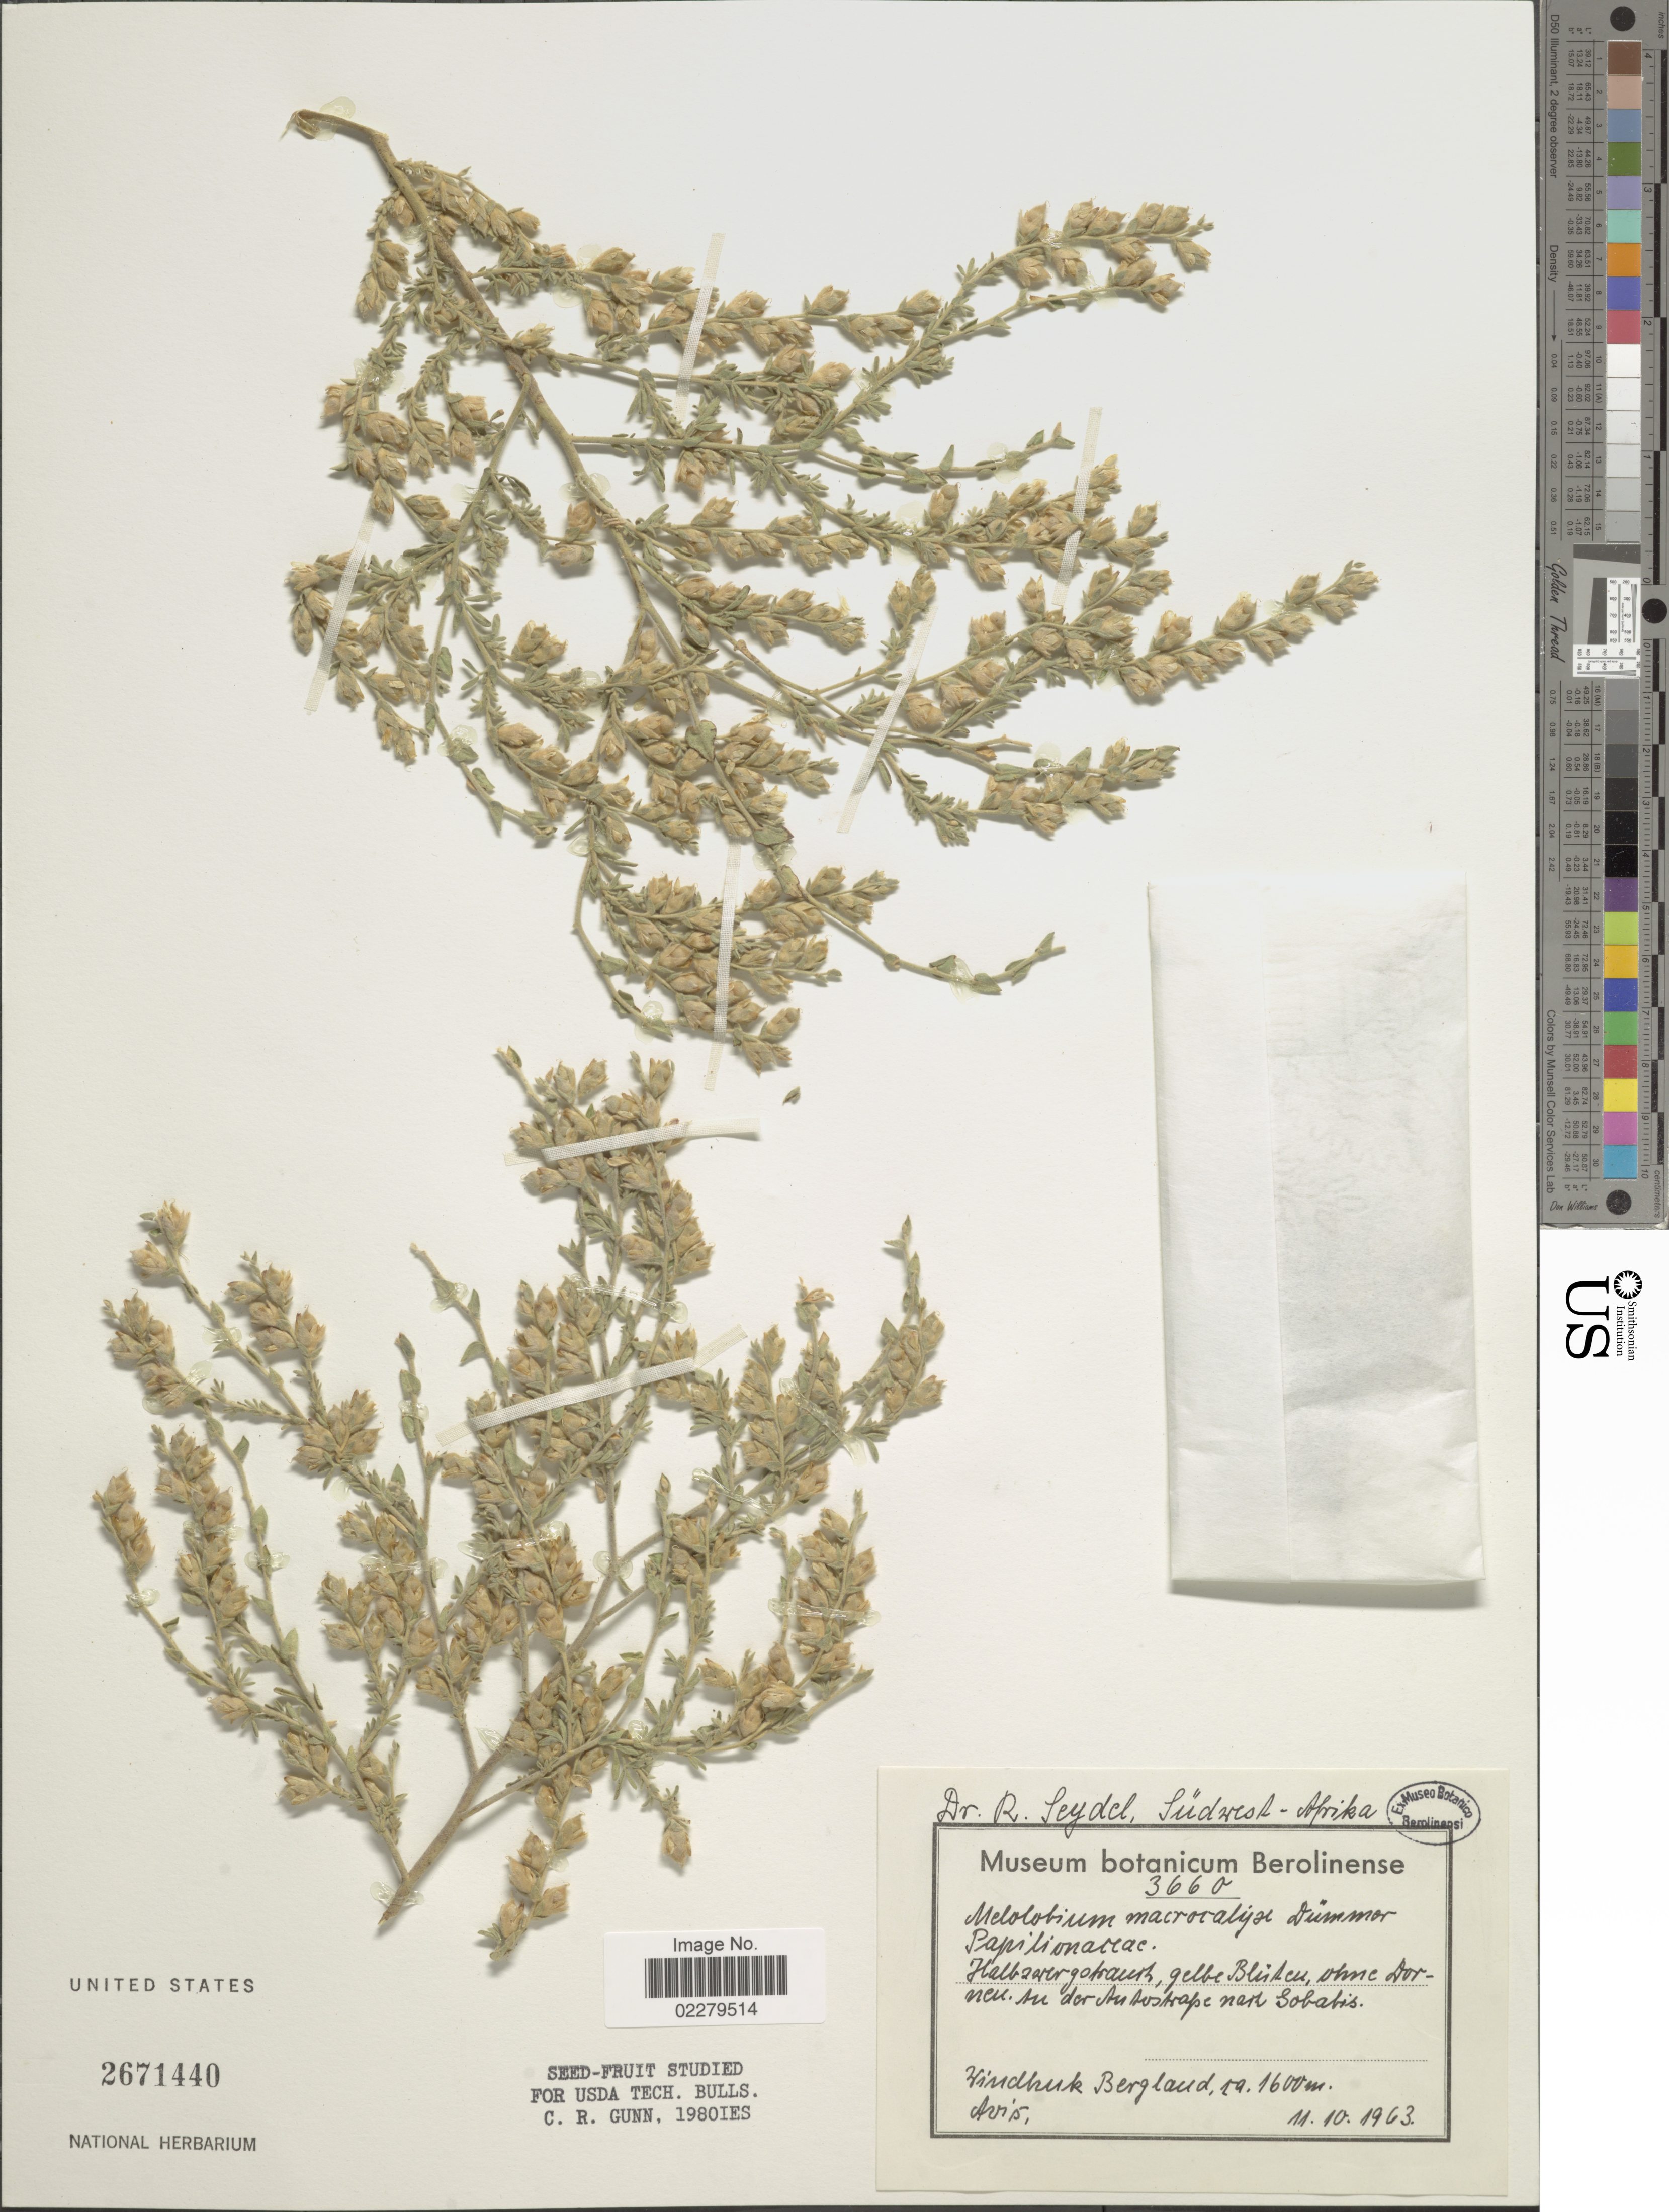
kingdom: Plantae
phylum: Tracheophyta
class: Magnoliopsida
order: Fabales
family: Fabaceae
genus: Melolobium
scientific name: Melolobium macrocalyx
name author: Dümmer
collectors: R. Seydel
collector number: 3660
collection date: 1963-10-11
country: Namibia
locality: Sudwest- Afrika. Windhuk Bergland, Avis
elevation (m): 1600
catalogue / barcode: US 2671440